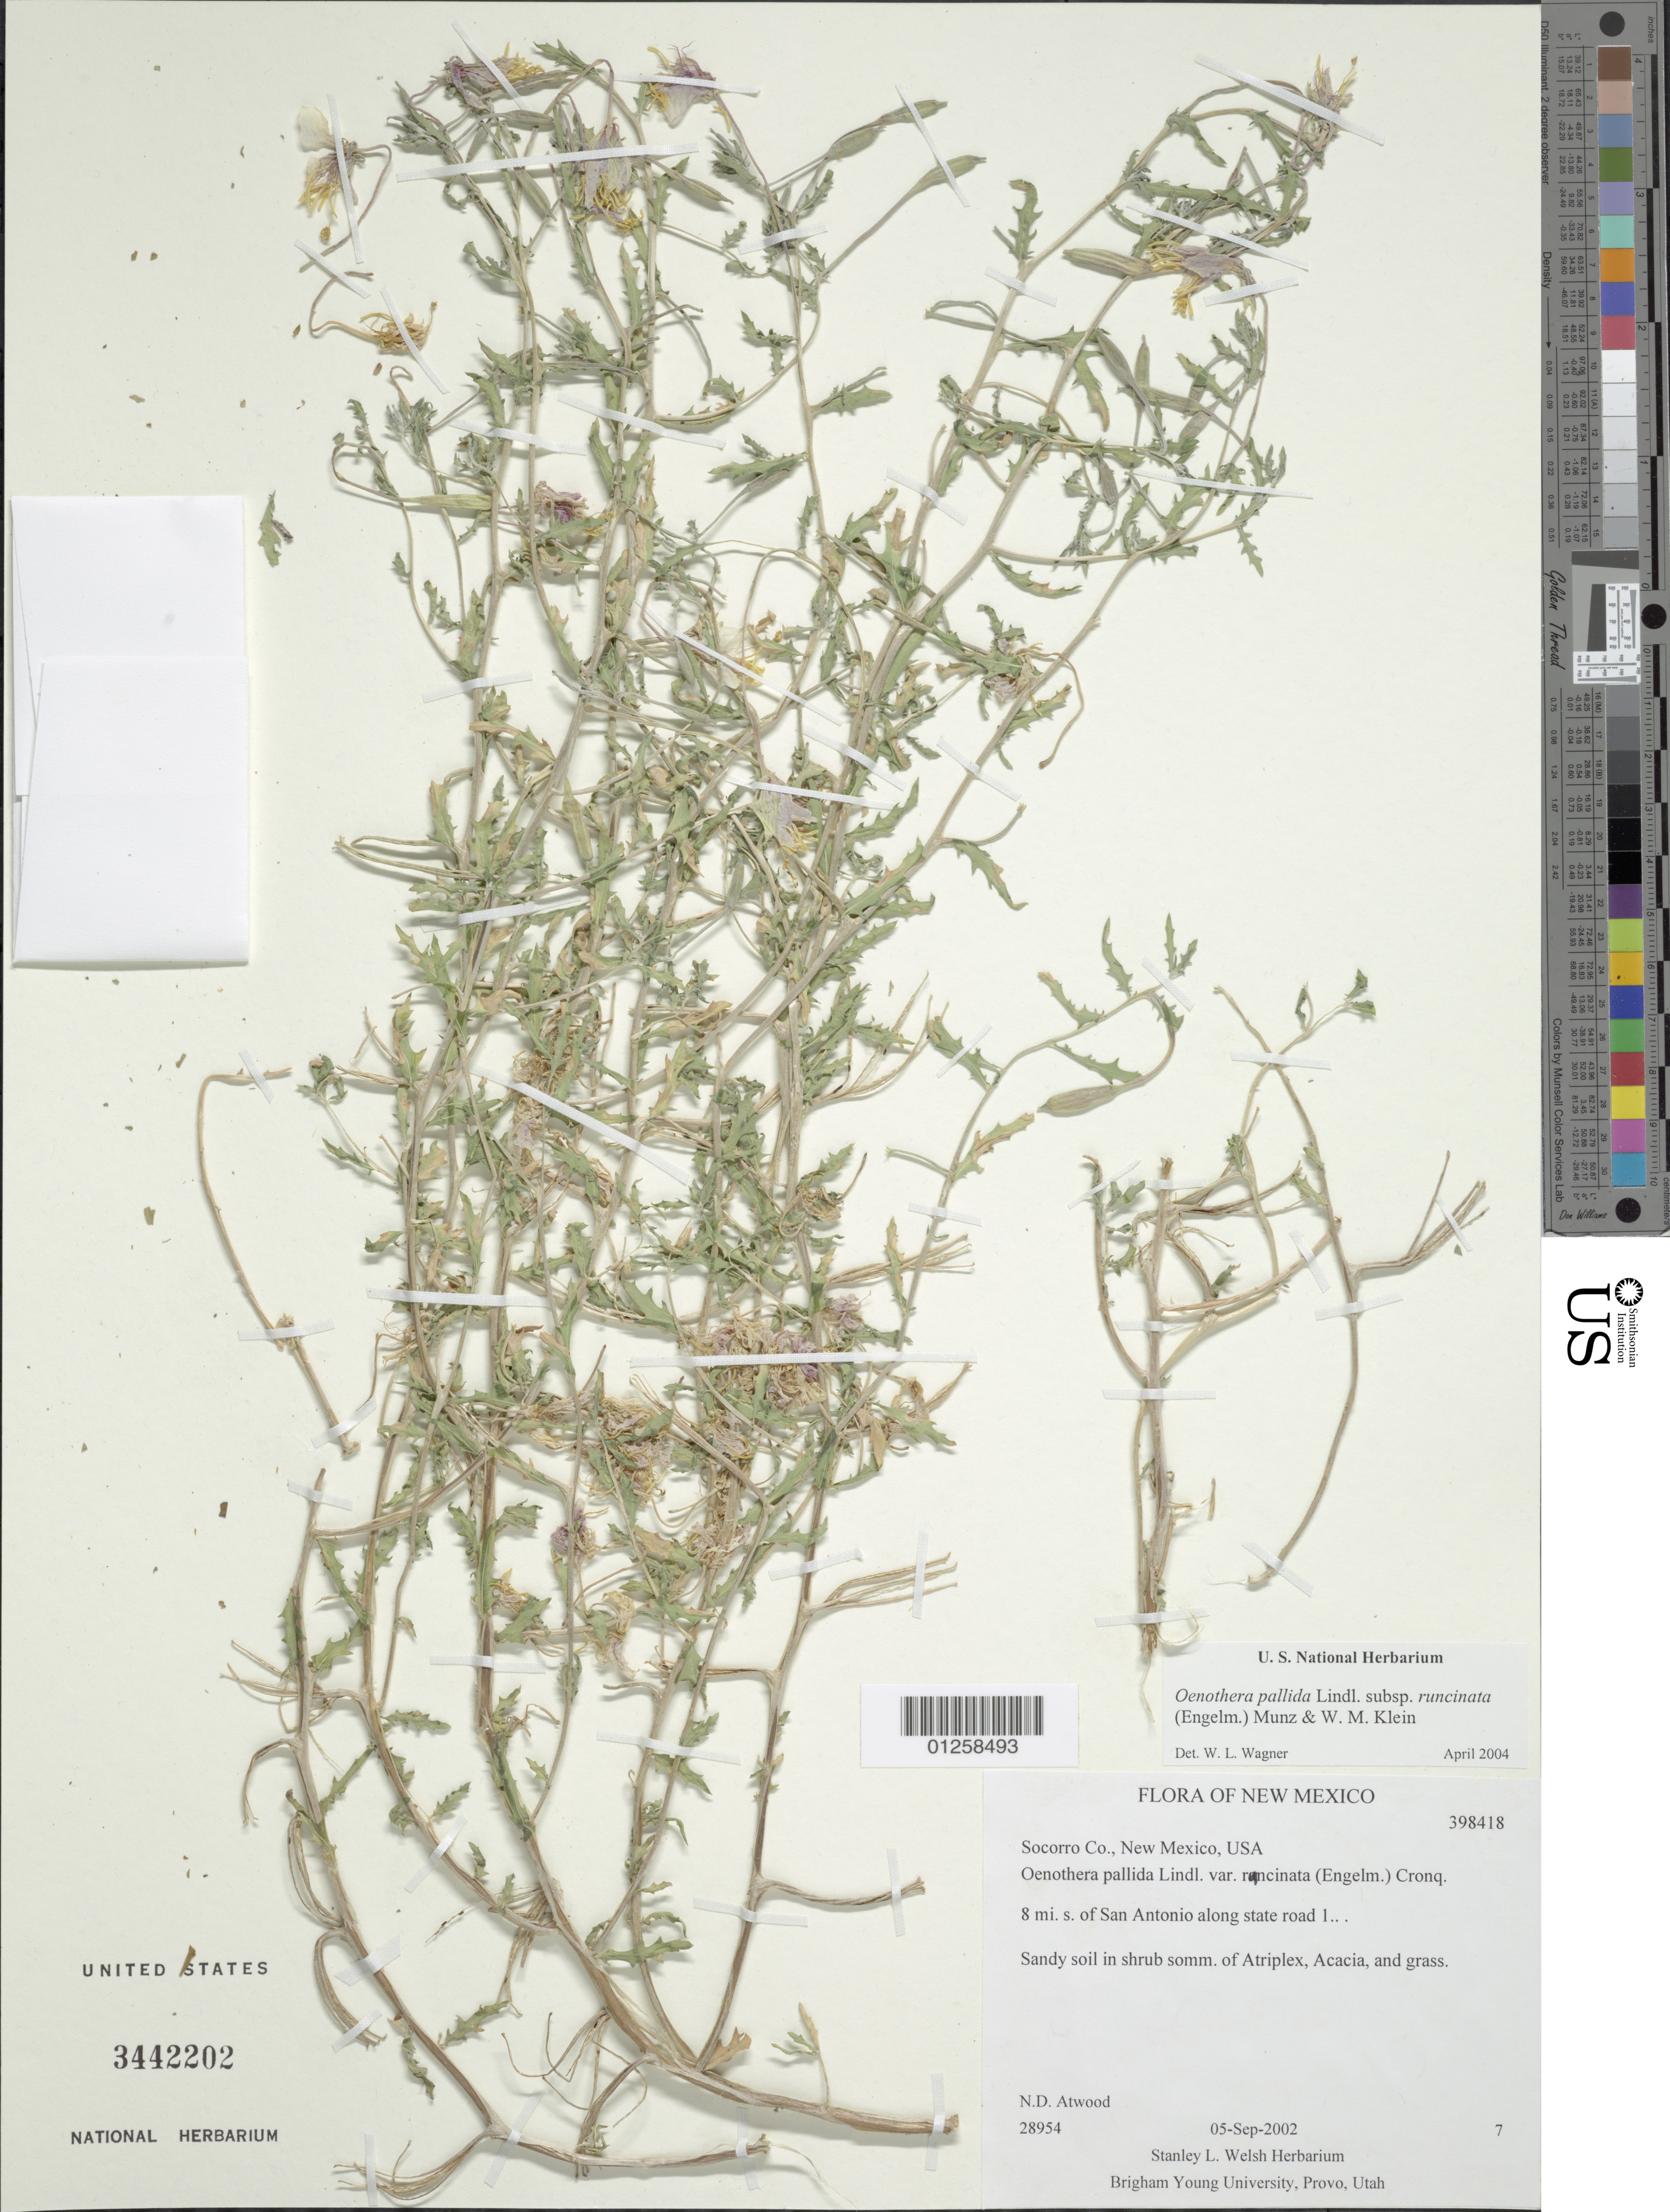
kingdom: Plantae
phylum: Tracheophyta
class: Magnoliopsida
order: Myrtales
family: Onagraceae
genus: Oenothera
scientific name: Oenothera pallida subsp. runcinata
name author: (Engelm.) Munz & W.M. Klein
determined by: Wagner, W. L., (BOT), Smithsonian Institution - National Museum of Natural History (UNITED STATES)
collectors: N. Atwood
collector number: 28954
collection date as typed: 05 Sep 2002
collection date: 2002-09-05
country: United States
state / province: New Mexico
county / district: Socorro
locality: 8 mi. S. of San Antonio along state road 1.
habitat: Sandy soil.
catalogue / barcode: US 3442202